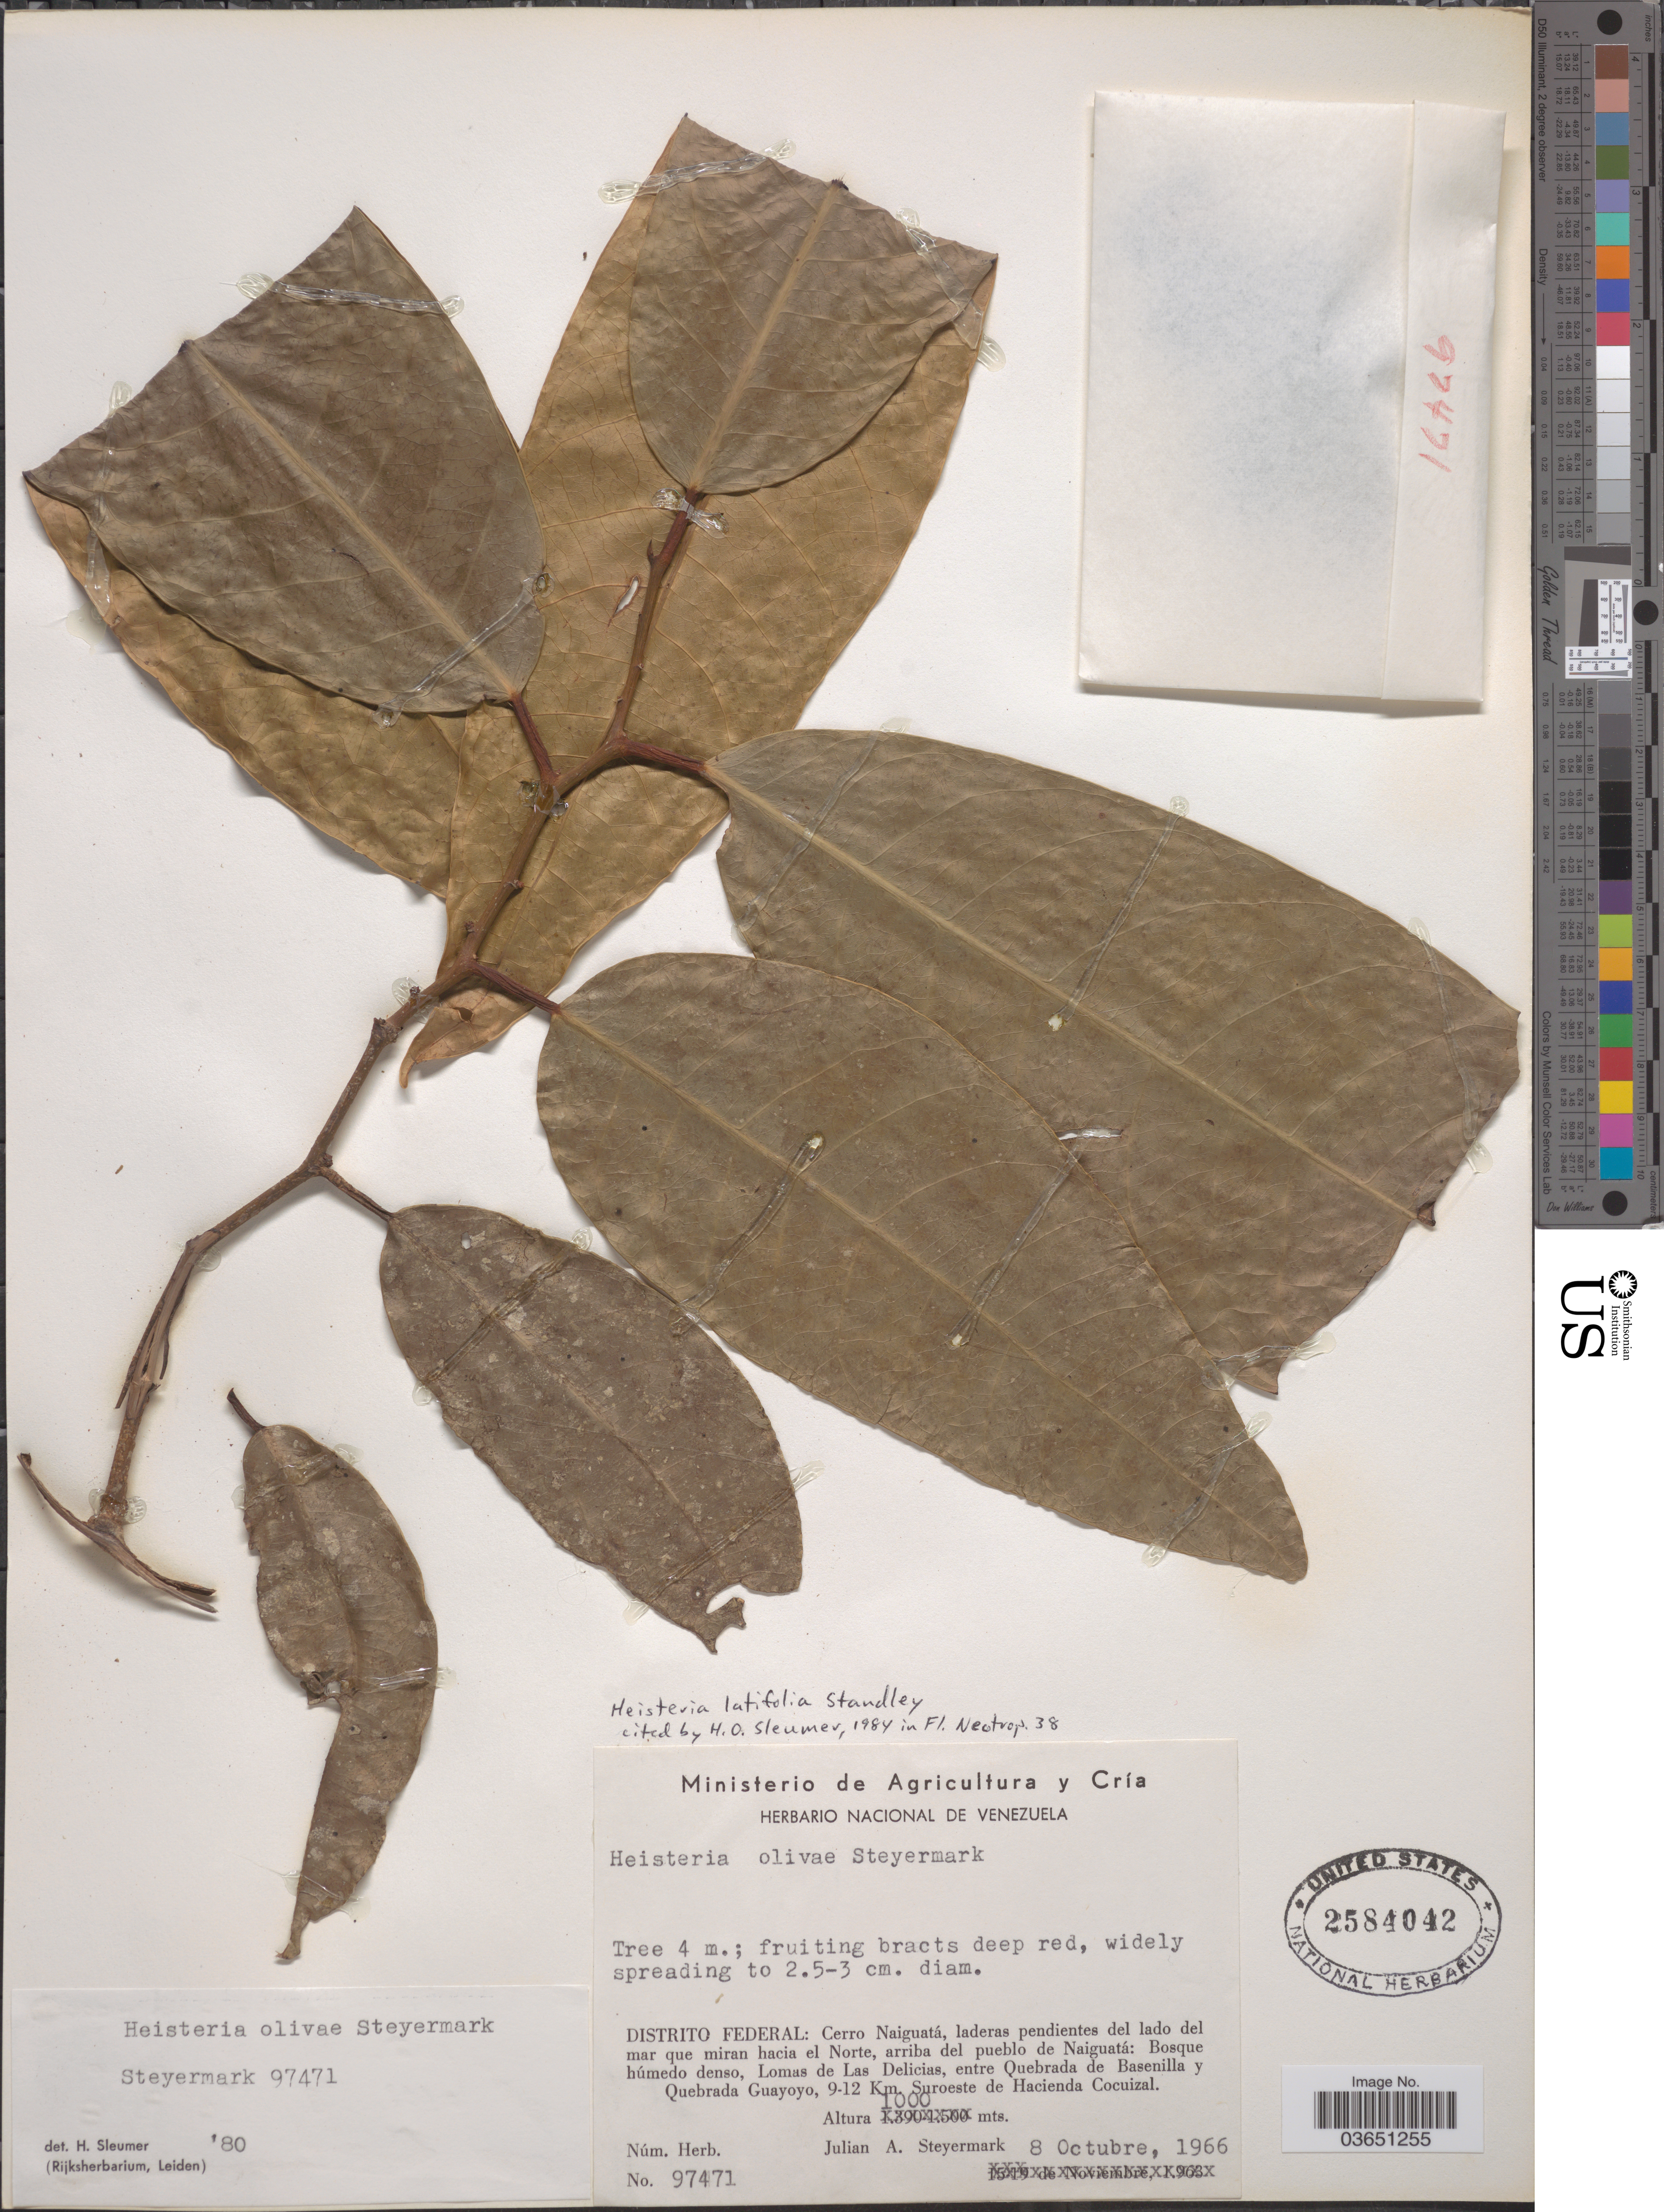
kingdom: Plantae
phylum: Tracheophyta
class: Magnoliopsida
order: Santalales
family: Erythropalaceae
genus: Heisteria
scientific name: Heisteria latifolia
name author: Standl.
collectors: J. Steyermark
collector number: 97471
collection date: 1966-10-08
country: Venezuela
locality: Distrito Federal: Cerro Naiguatá, laderas pendientes del lado del mar que miran hacia el Norte, arriba del pueblo de Naiguatá: Bosque húmedo denso, Lomas de Las Delicias, entre Quebrada de Basenilla y Quebrada Guayoyo, 9-12 Km. Suroeste de Hacienda Cocuizal.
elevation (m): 1000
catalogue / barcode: US 2584042